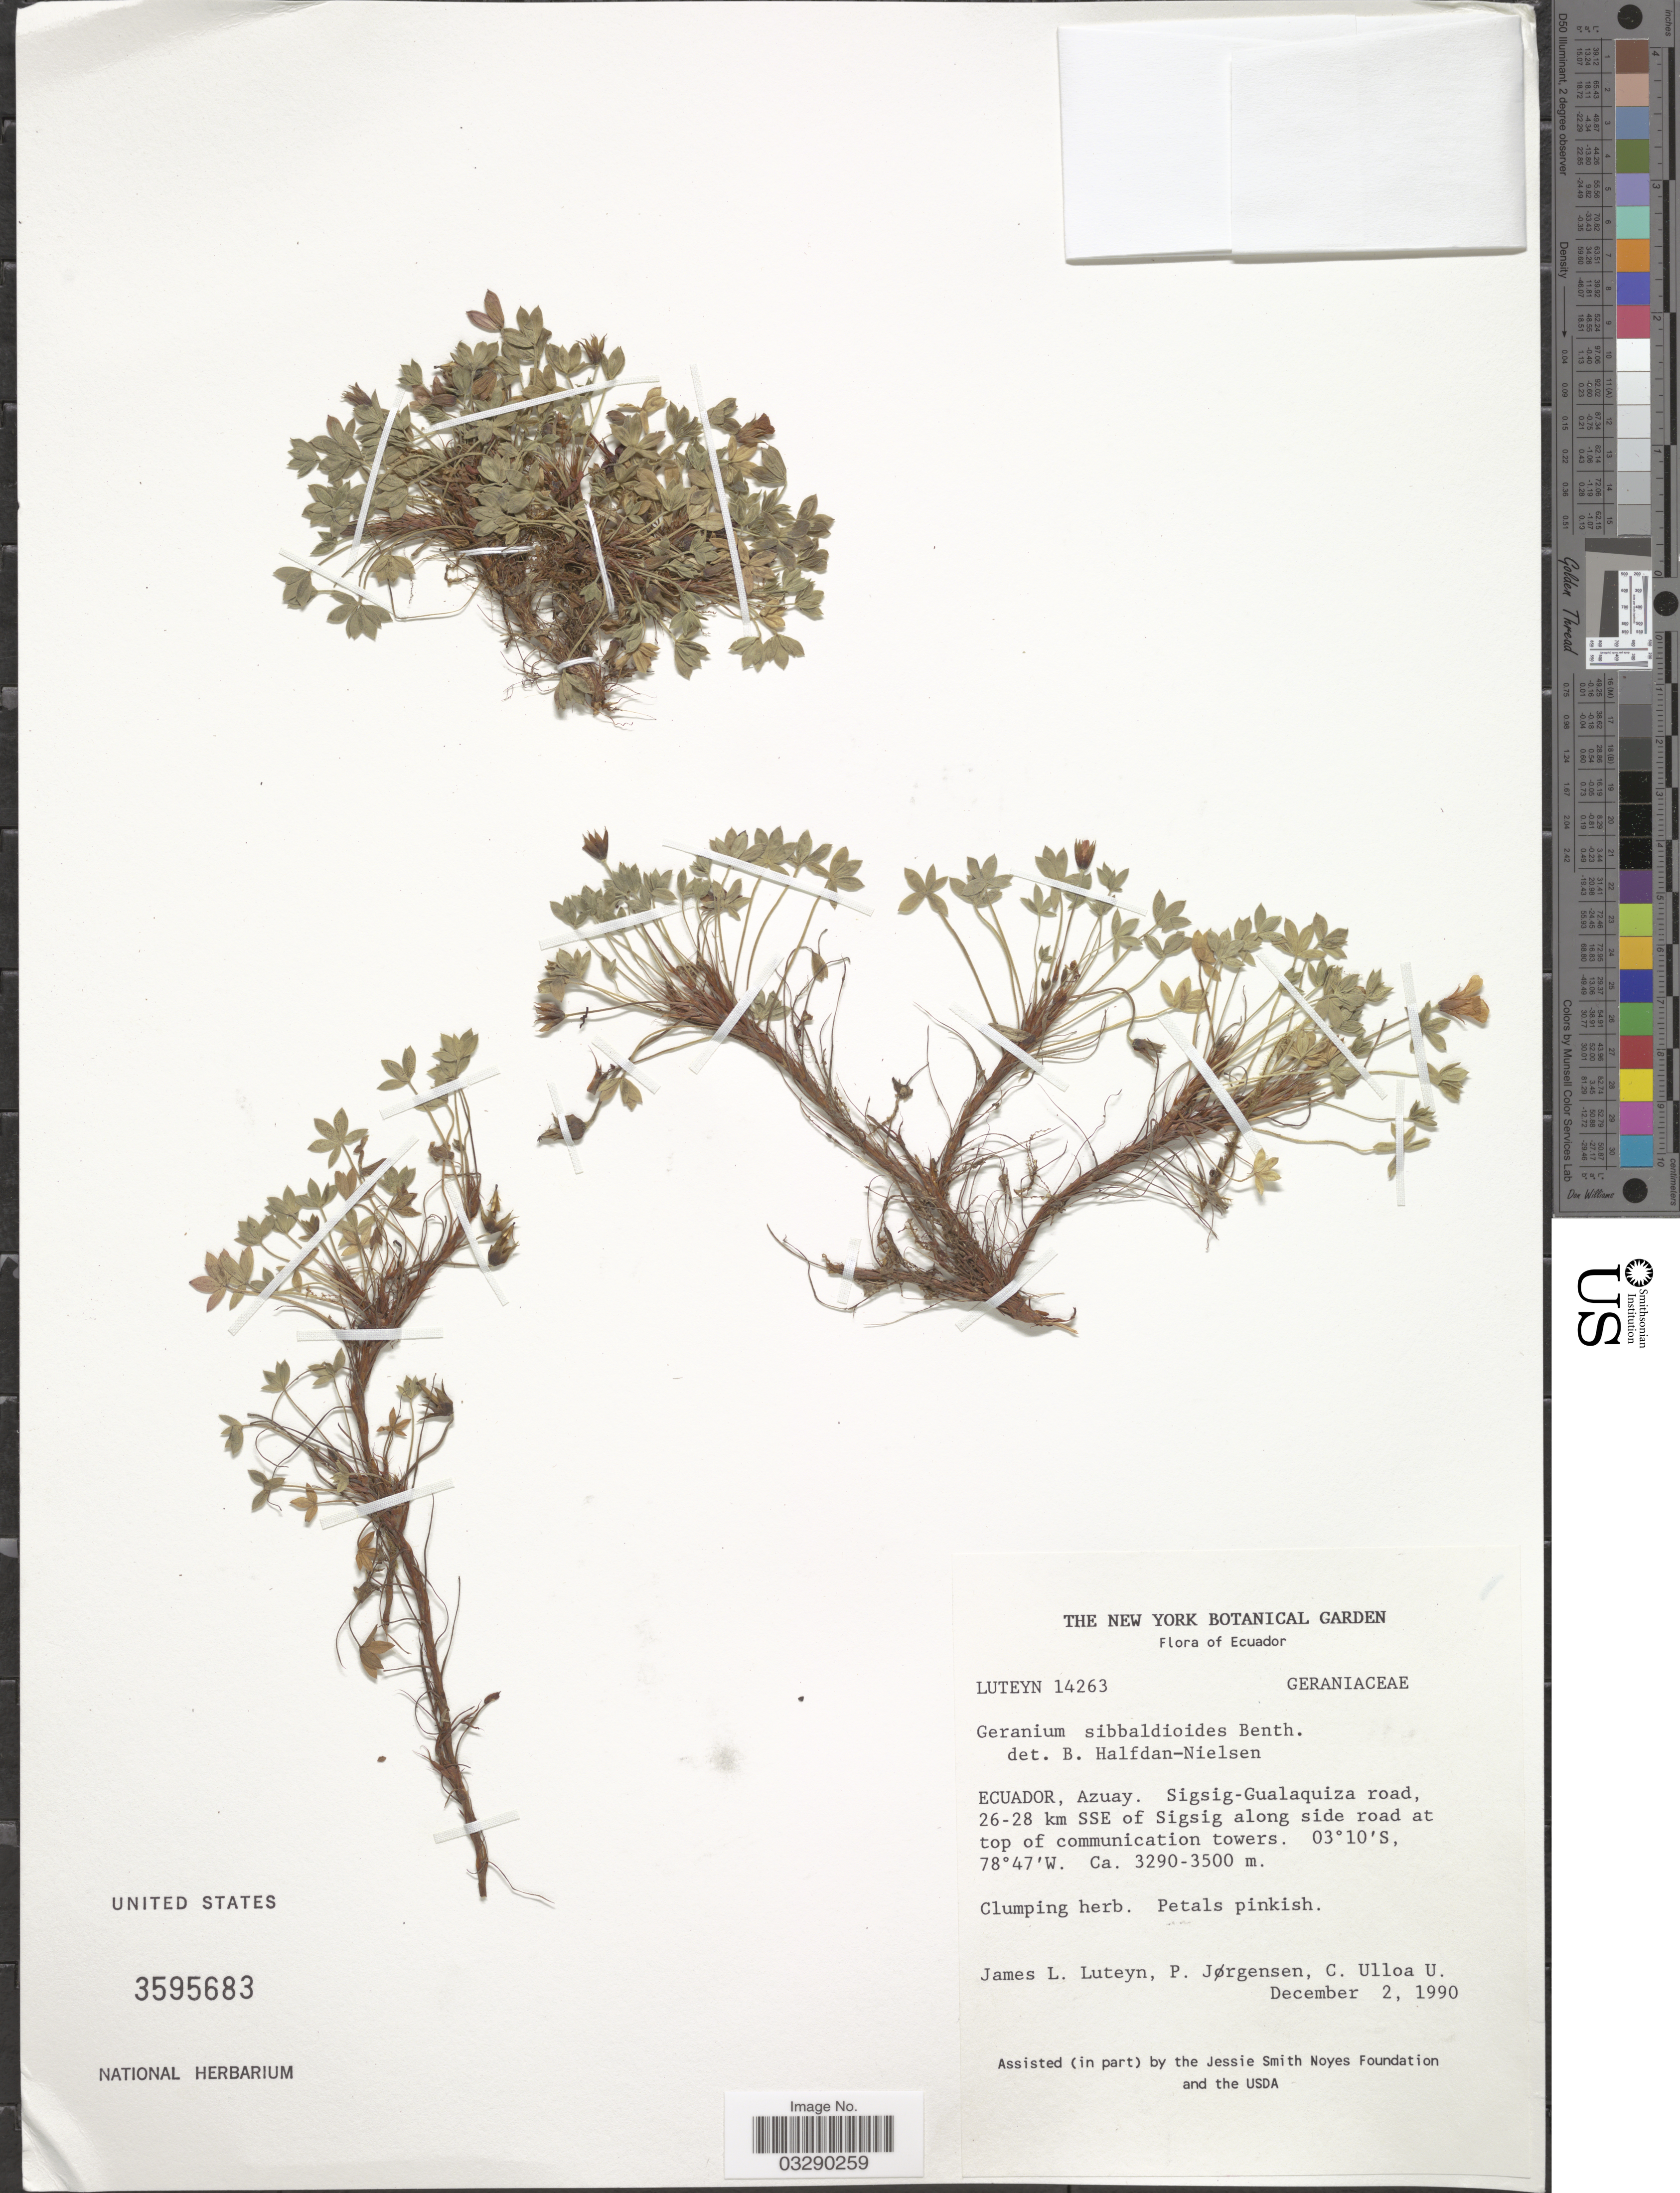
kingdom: Plantae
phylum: Tracheophyta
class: Magnoliopsida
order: Geraniales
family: Geraniaceae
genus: Geranium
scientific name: Geranium sibbaldioides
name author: Benth.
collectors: J. L. Luteyn, P. Jørgensen & C. Ulloa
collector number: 14263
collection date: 1990-12-02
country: Ecuador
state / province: Azuay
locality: Sigsig-Gualaquiza road, 26-28 km SSE of Sigsig along side road at top of communication towers.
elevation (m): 3290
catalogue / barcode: US 3595683